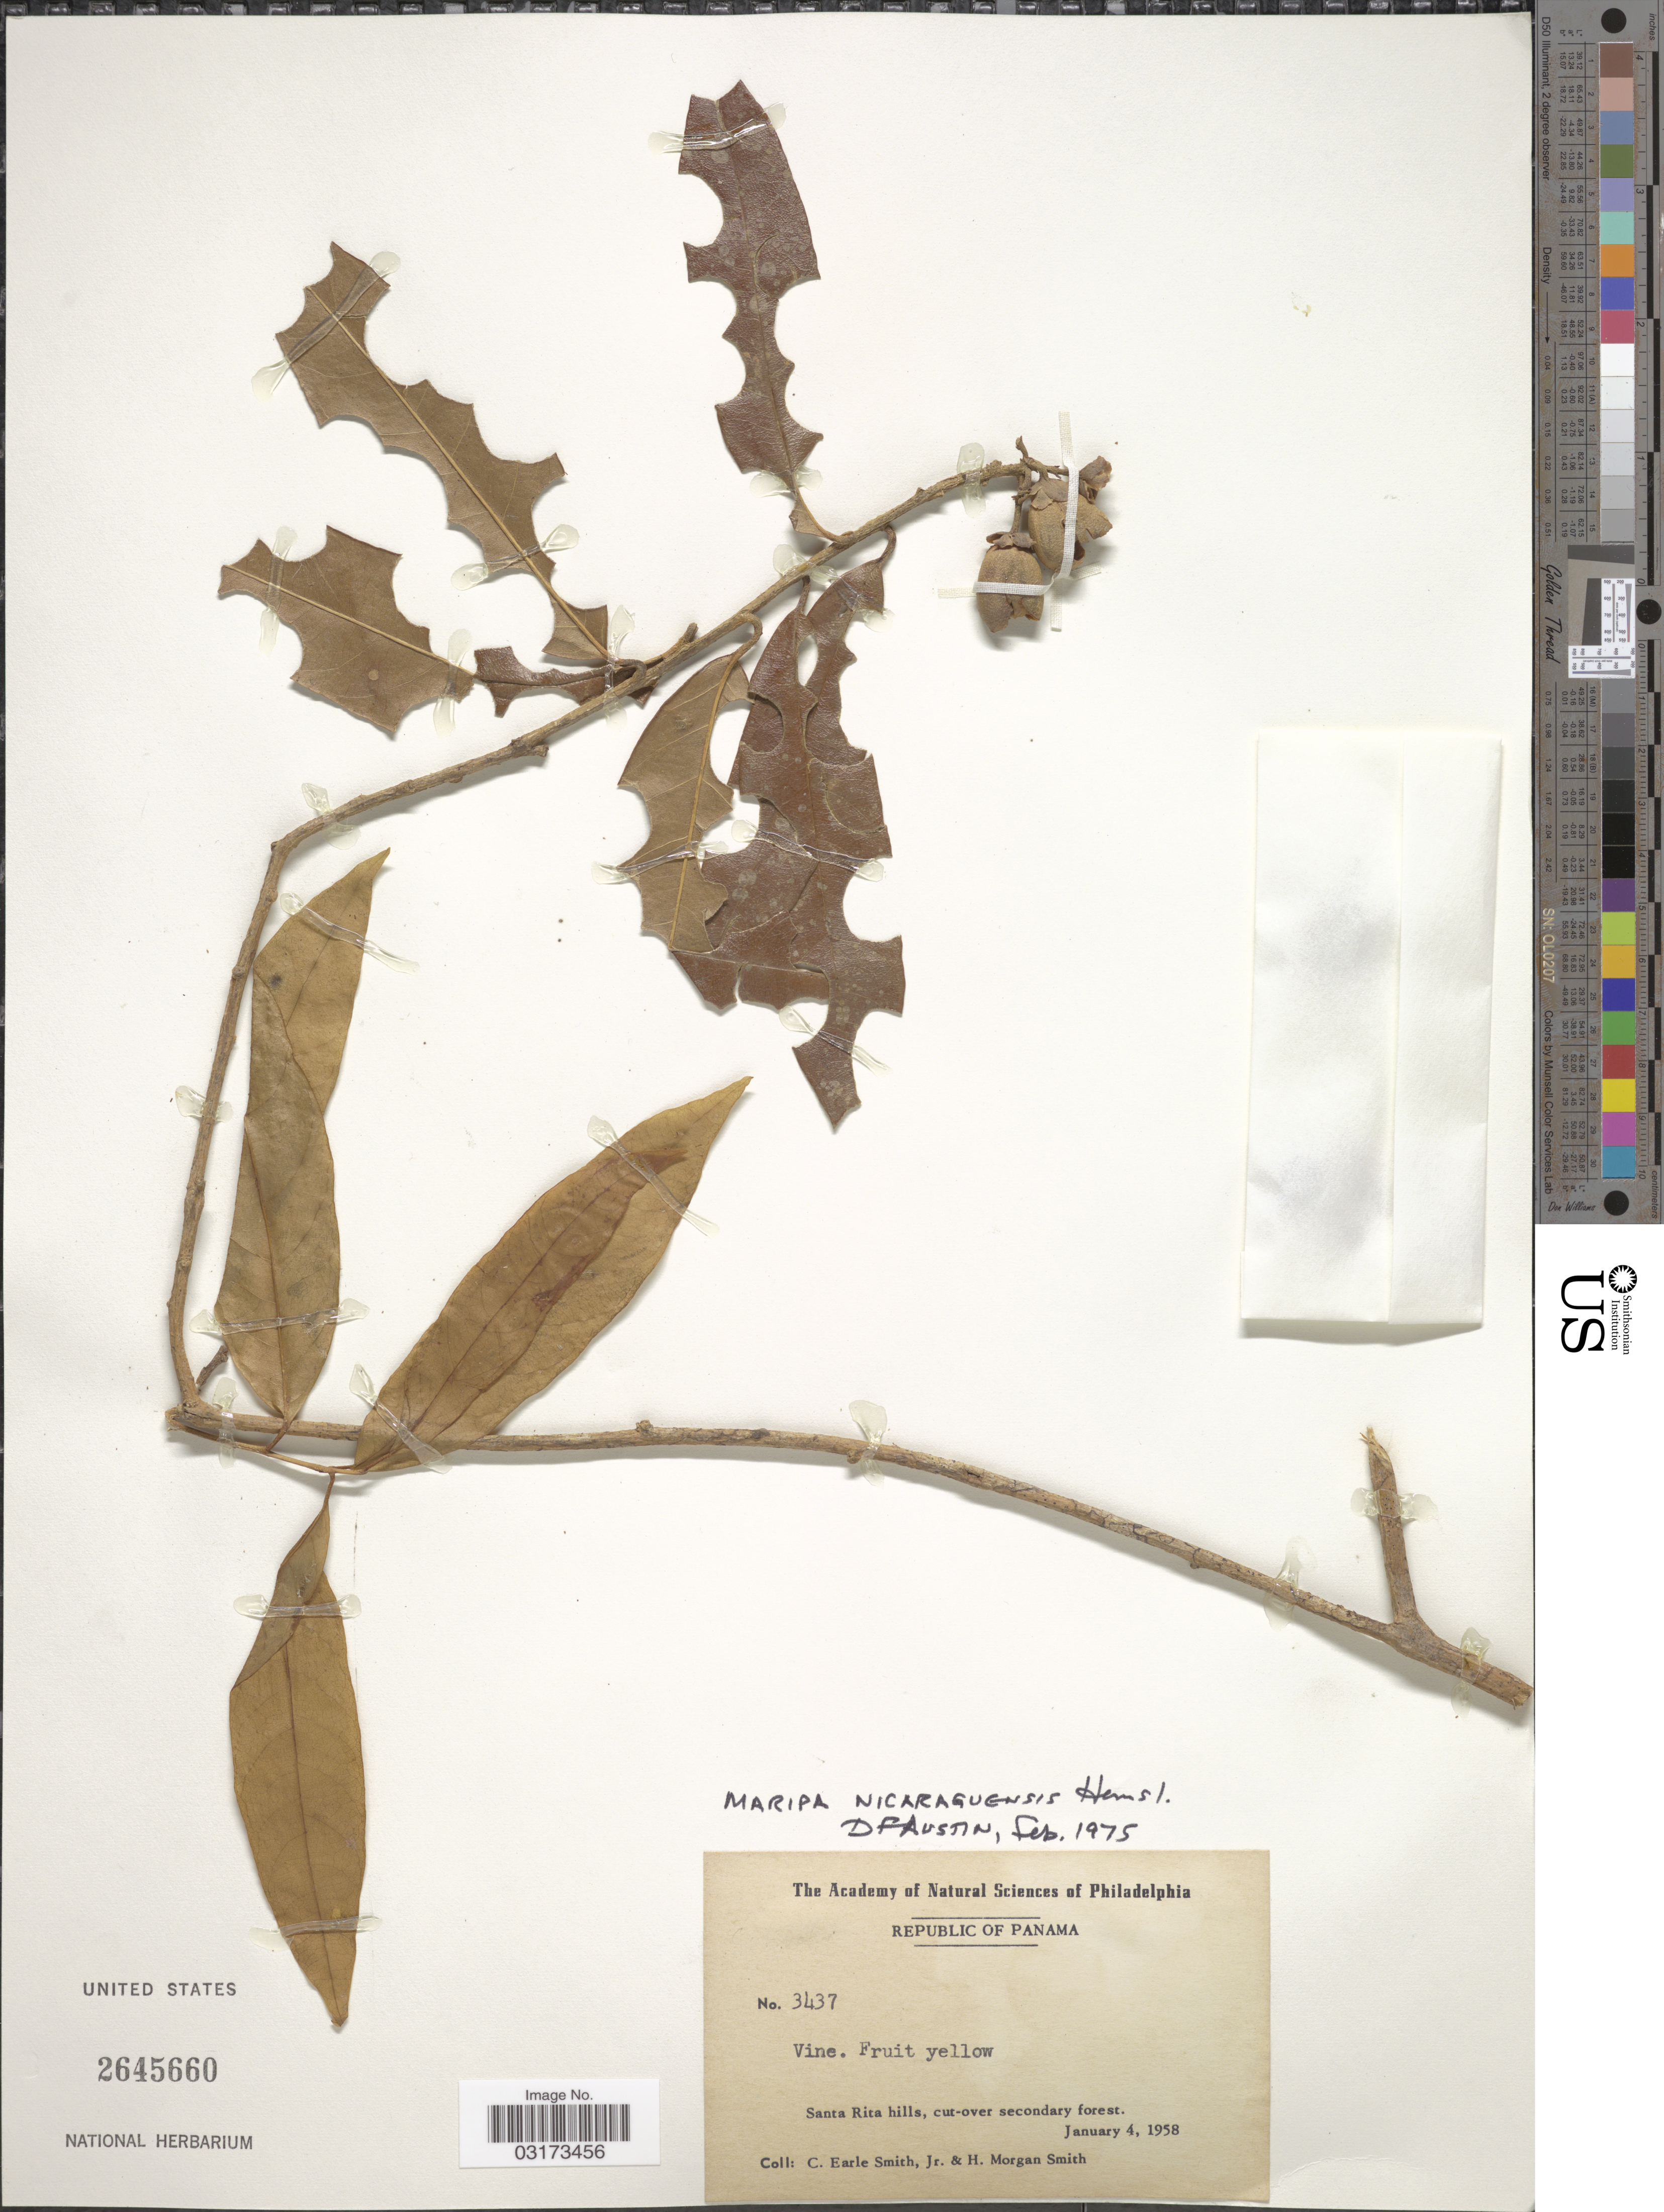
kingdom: Plantae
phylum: Tracheophyta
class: Magnoliopsida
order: Solanales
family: Convolvulaceae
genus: Maripa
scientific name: Maripa nicaraguensis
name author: Hemsl.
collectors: C. E. Smith Jr. & H. M. Smith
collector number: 3437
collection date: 1958-01-04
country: Panama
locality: Santa Rita hill, cut-over secondary forest.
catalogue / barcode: US 2645660